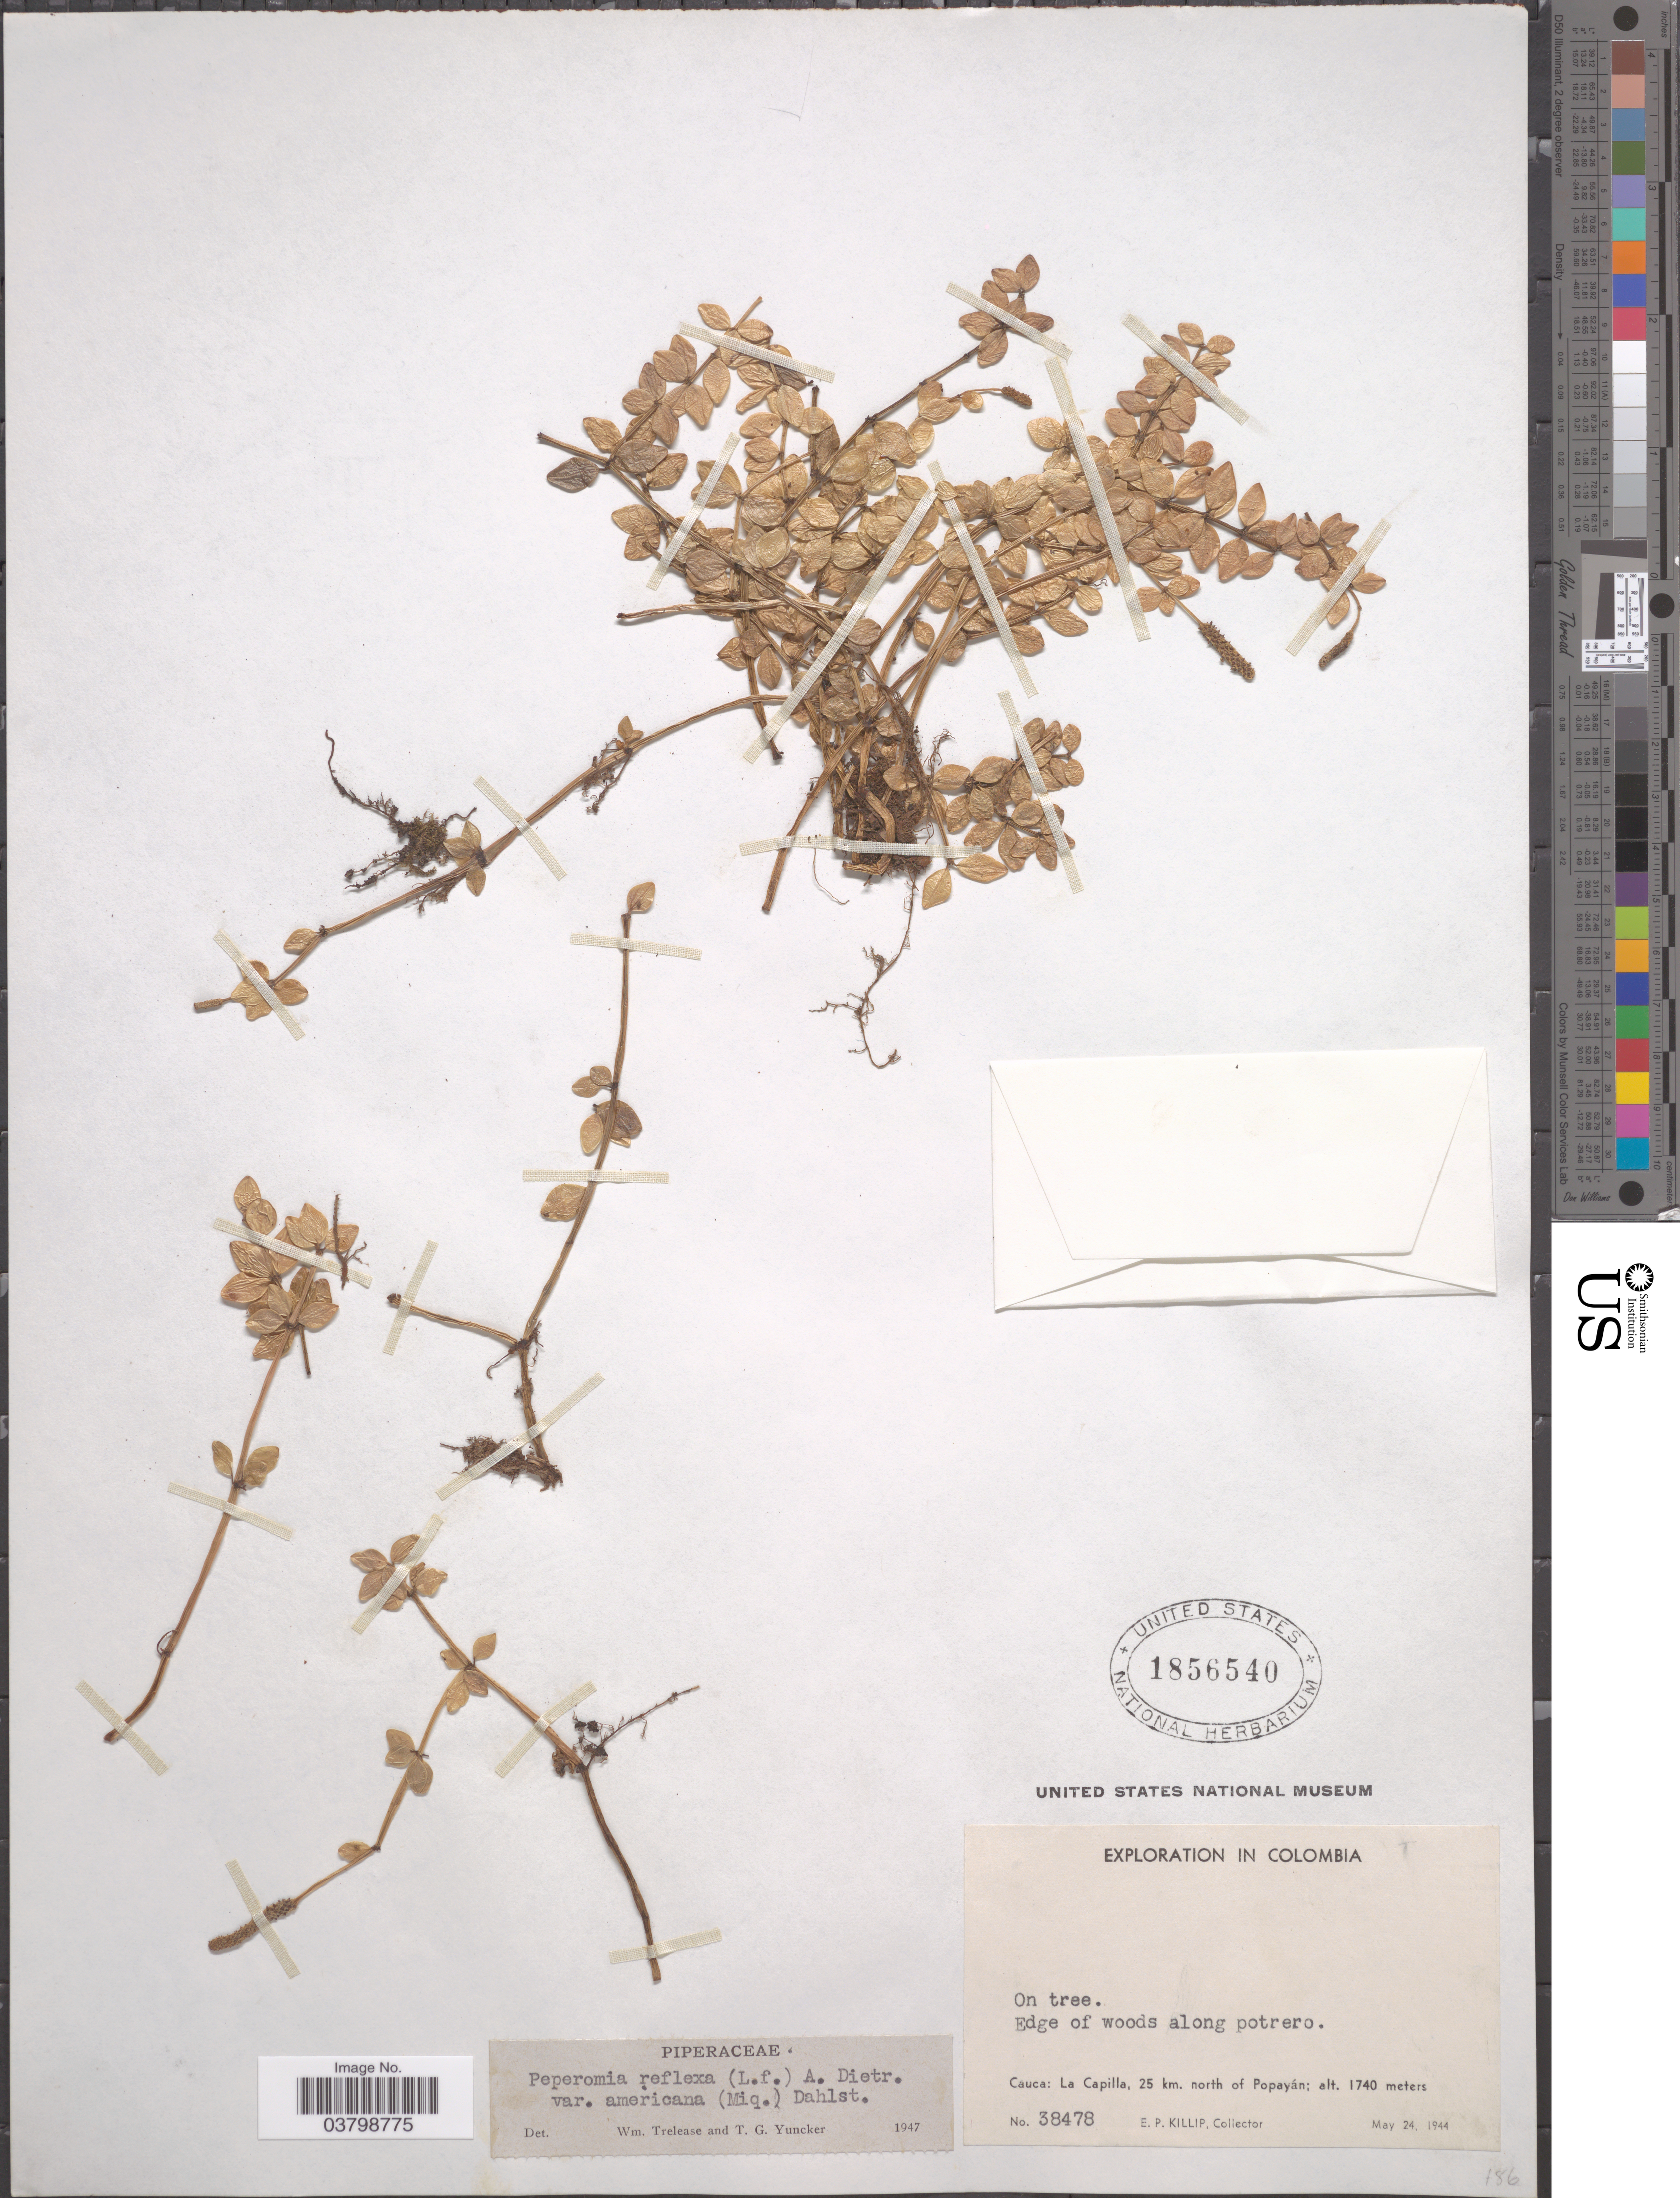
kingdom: Plantae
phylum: Tracheophyta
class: Magnoliopsida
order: Piperales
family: Piperaceae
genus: Peperomia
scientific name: Peperomia tetraphylla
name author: (G. Forst.) Hook. & Arn.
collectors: E. P. Killip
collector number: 38478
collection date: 1944-05-24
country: Colombia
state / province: Cauca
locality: La Capilla, 25 km. north of Popayán.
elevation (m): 1740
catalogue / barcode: US 1856540